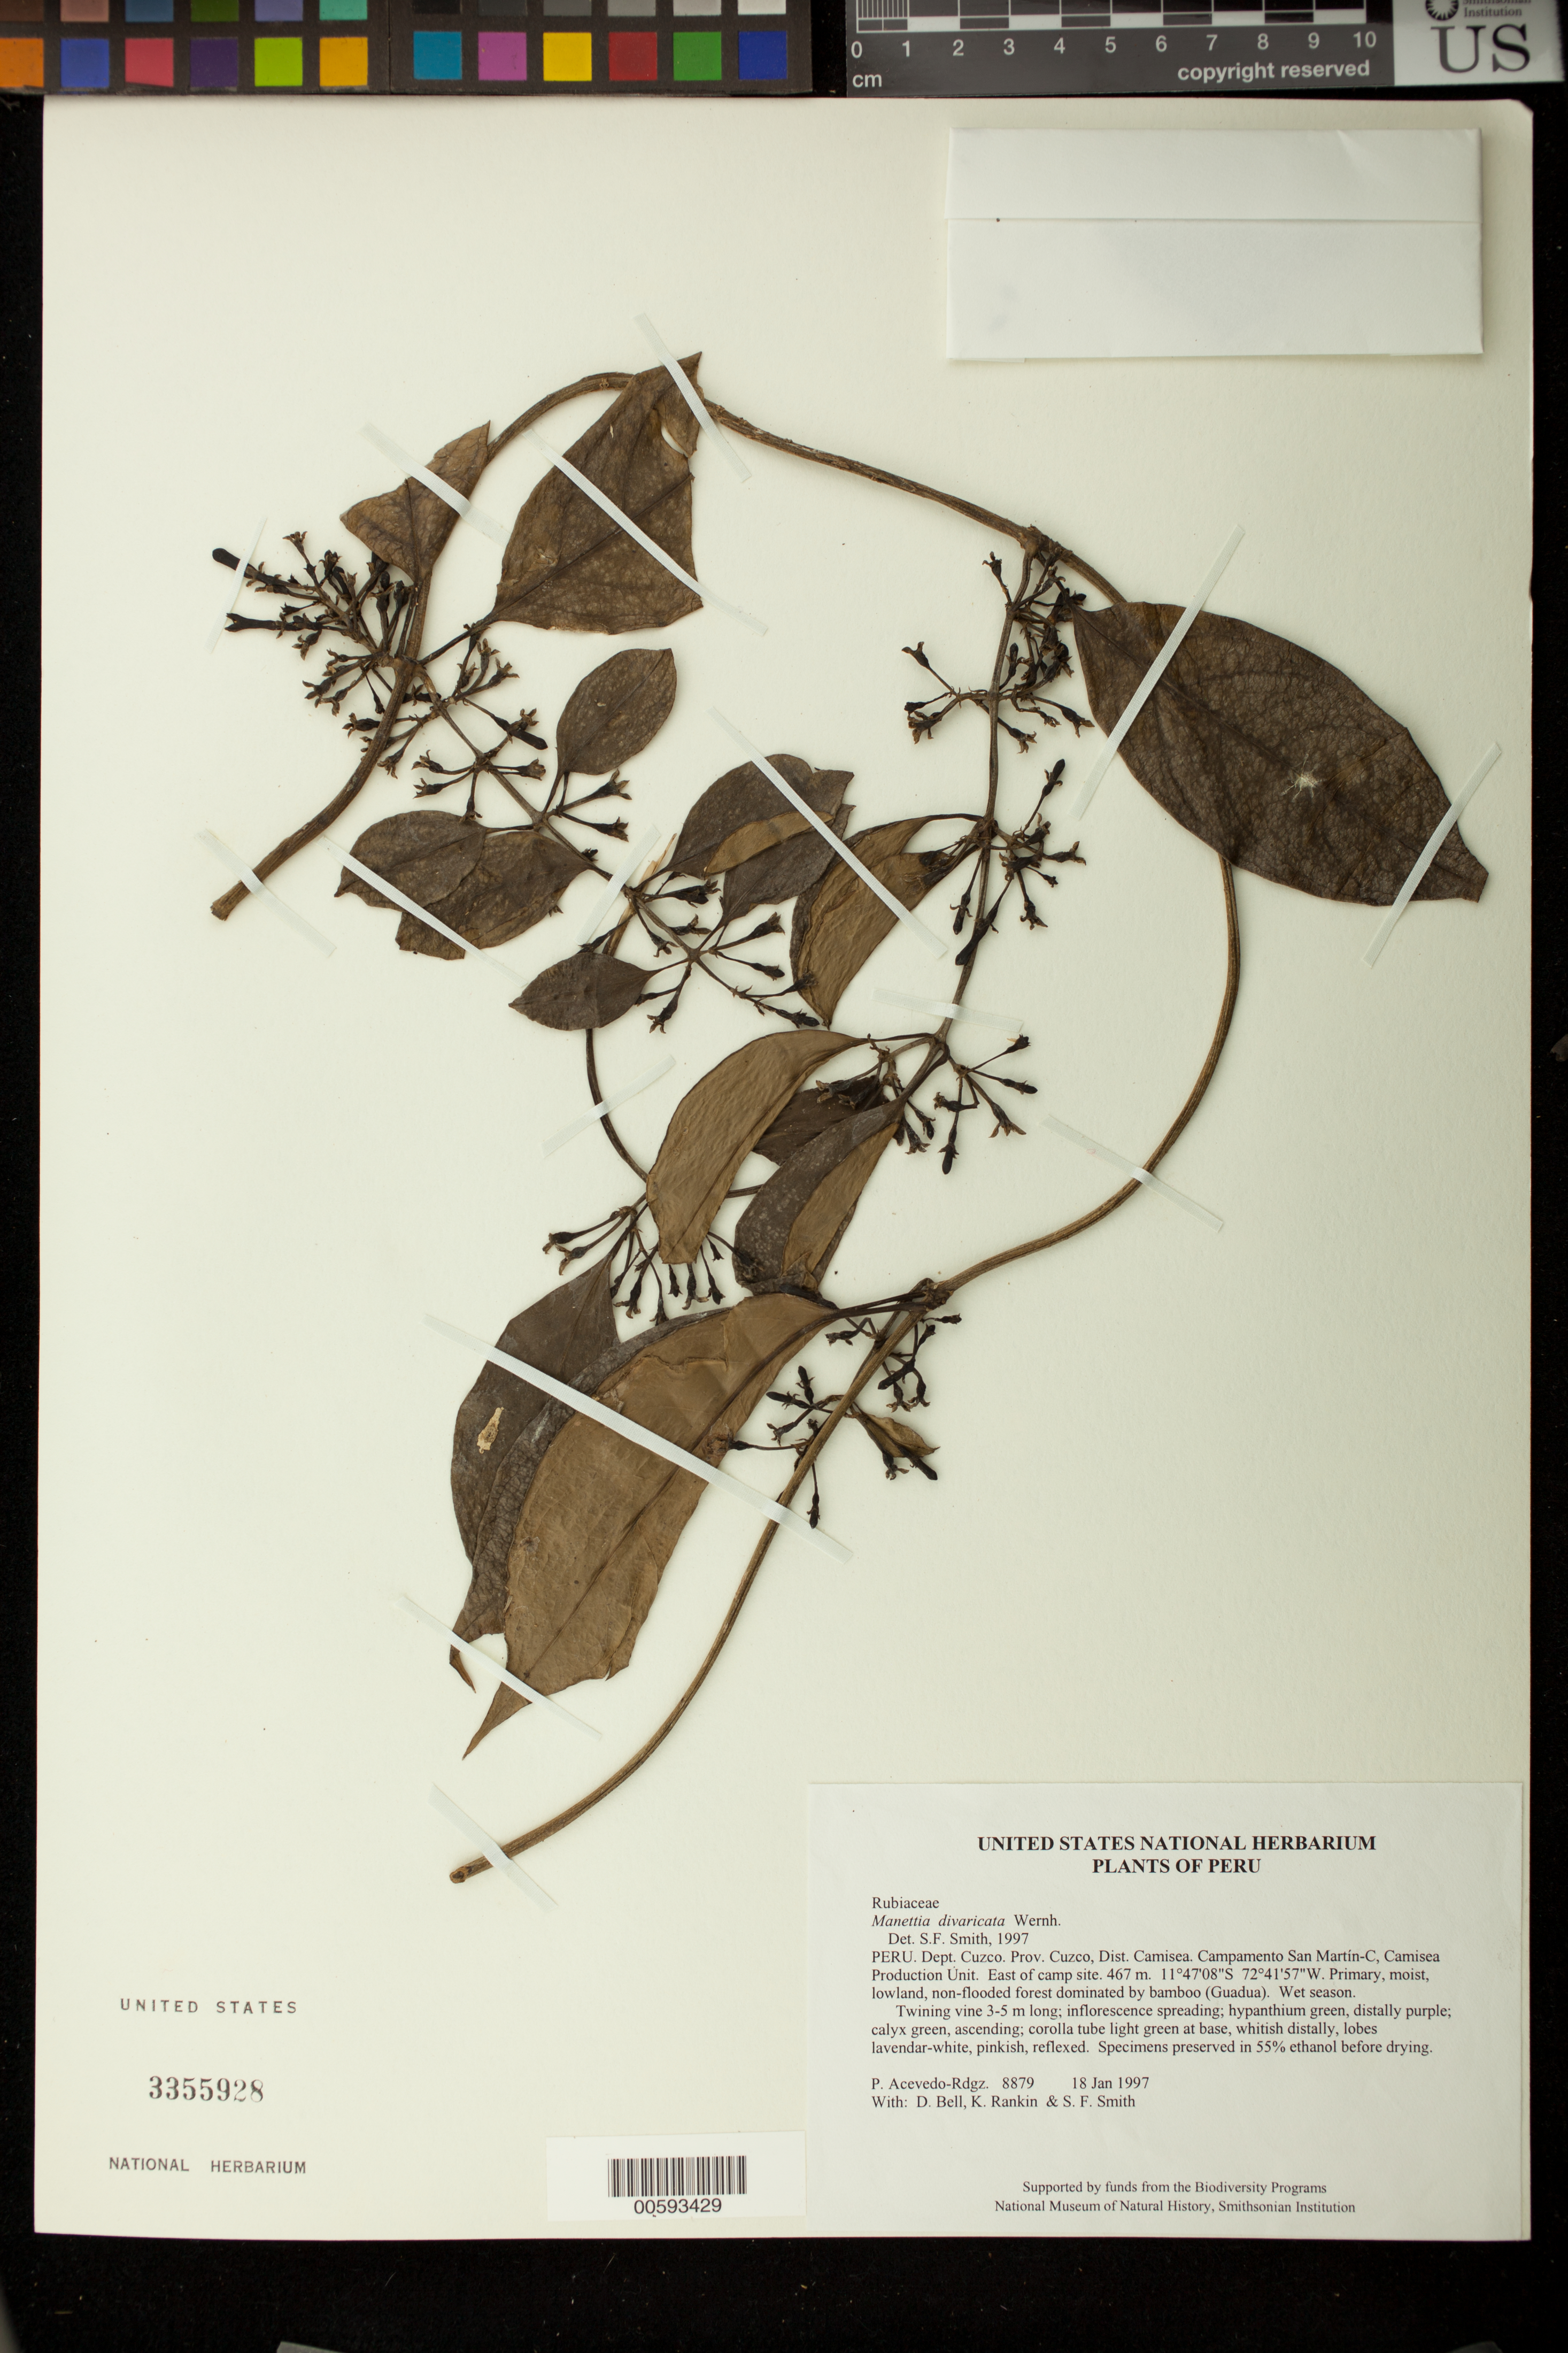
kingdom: Plantae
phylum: Tracheophyta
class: Magnoliopsida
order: Gentianales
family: Rubiaceae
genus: Manettia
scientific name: Manettia divaricata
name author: Wernham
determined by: Smith, Stephen F., (US), NMNH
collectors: P. Acevedo-Rodr., D. A. Bell, K. B. Rankin & S.F. Smith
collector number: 8879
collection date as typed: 18 Jan 1997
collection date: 1997-01-18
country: Peru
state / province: Cusco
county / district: Cusco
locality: Districto Camisea, Campamento San Martín-C, Camisea Production Unit. East of camp site.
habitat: Primary, moist, lowland, non-flooded forest dominated by bamboo (Guadua). Wet season.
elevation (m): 467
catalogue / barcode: US 3355928